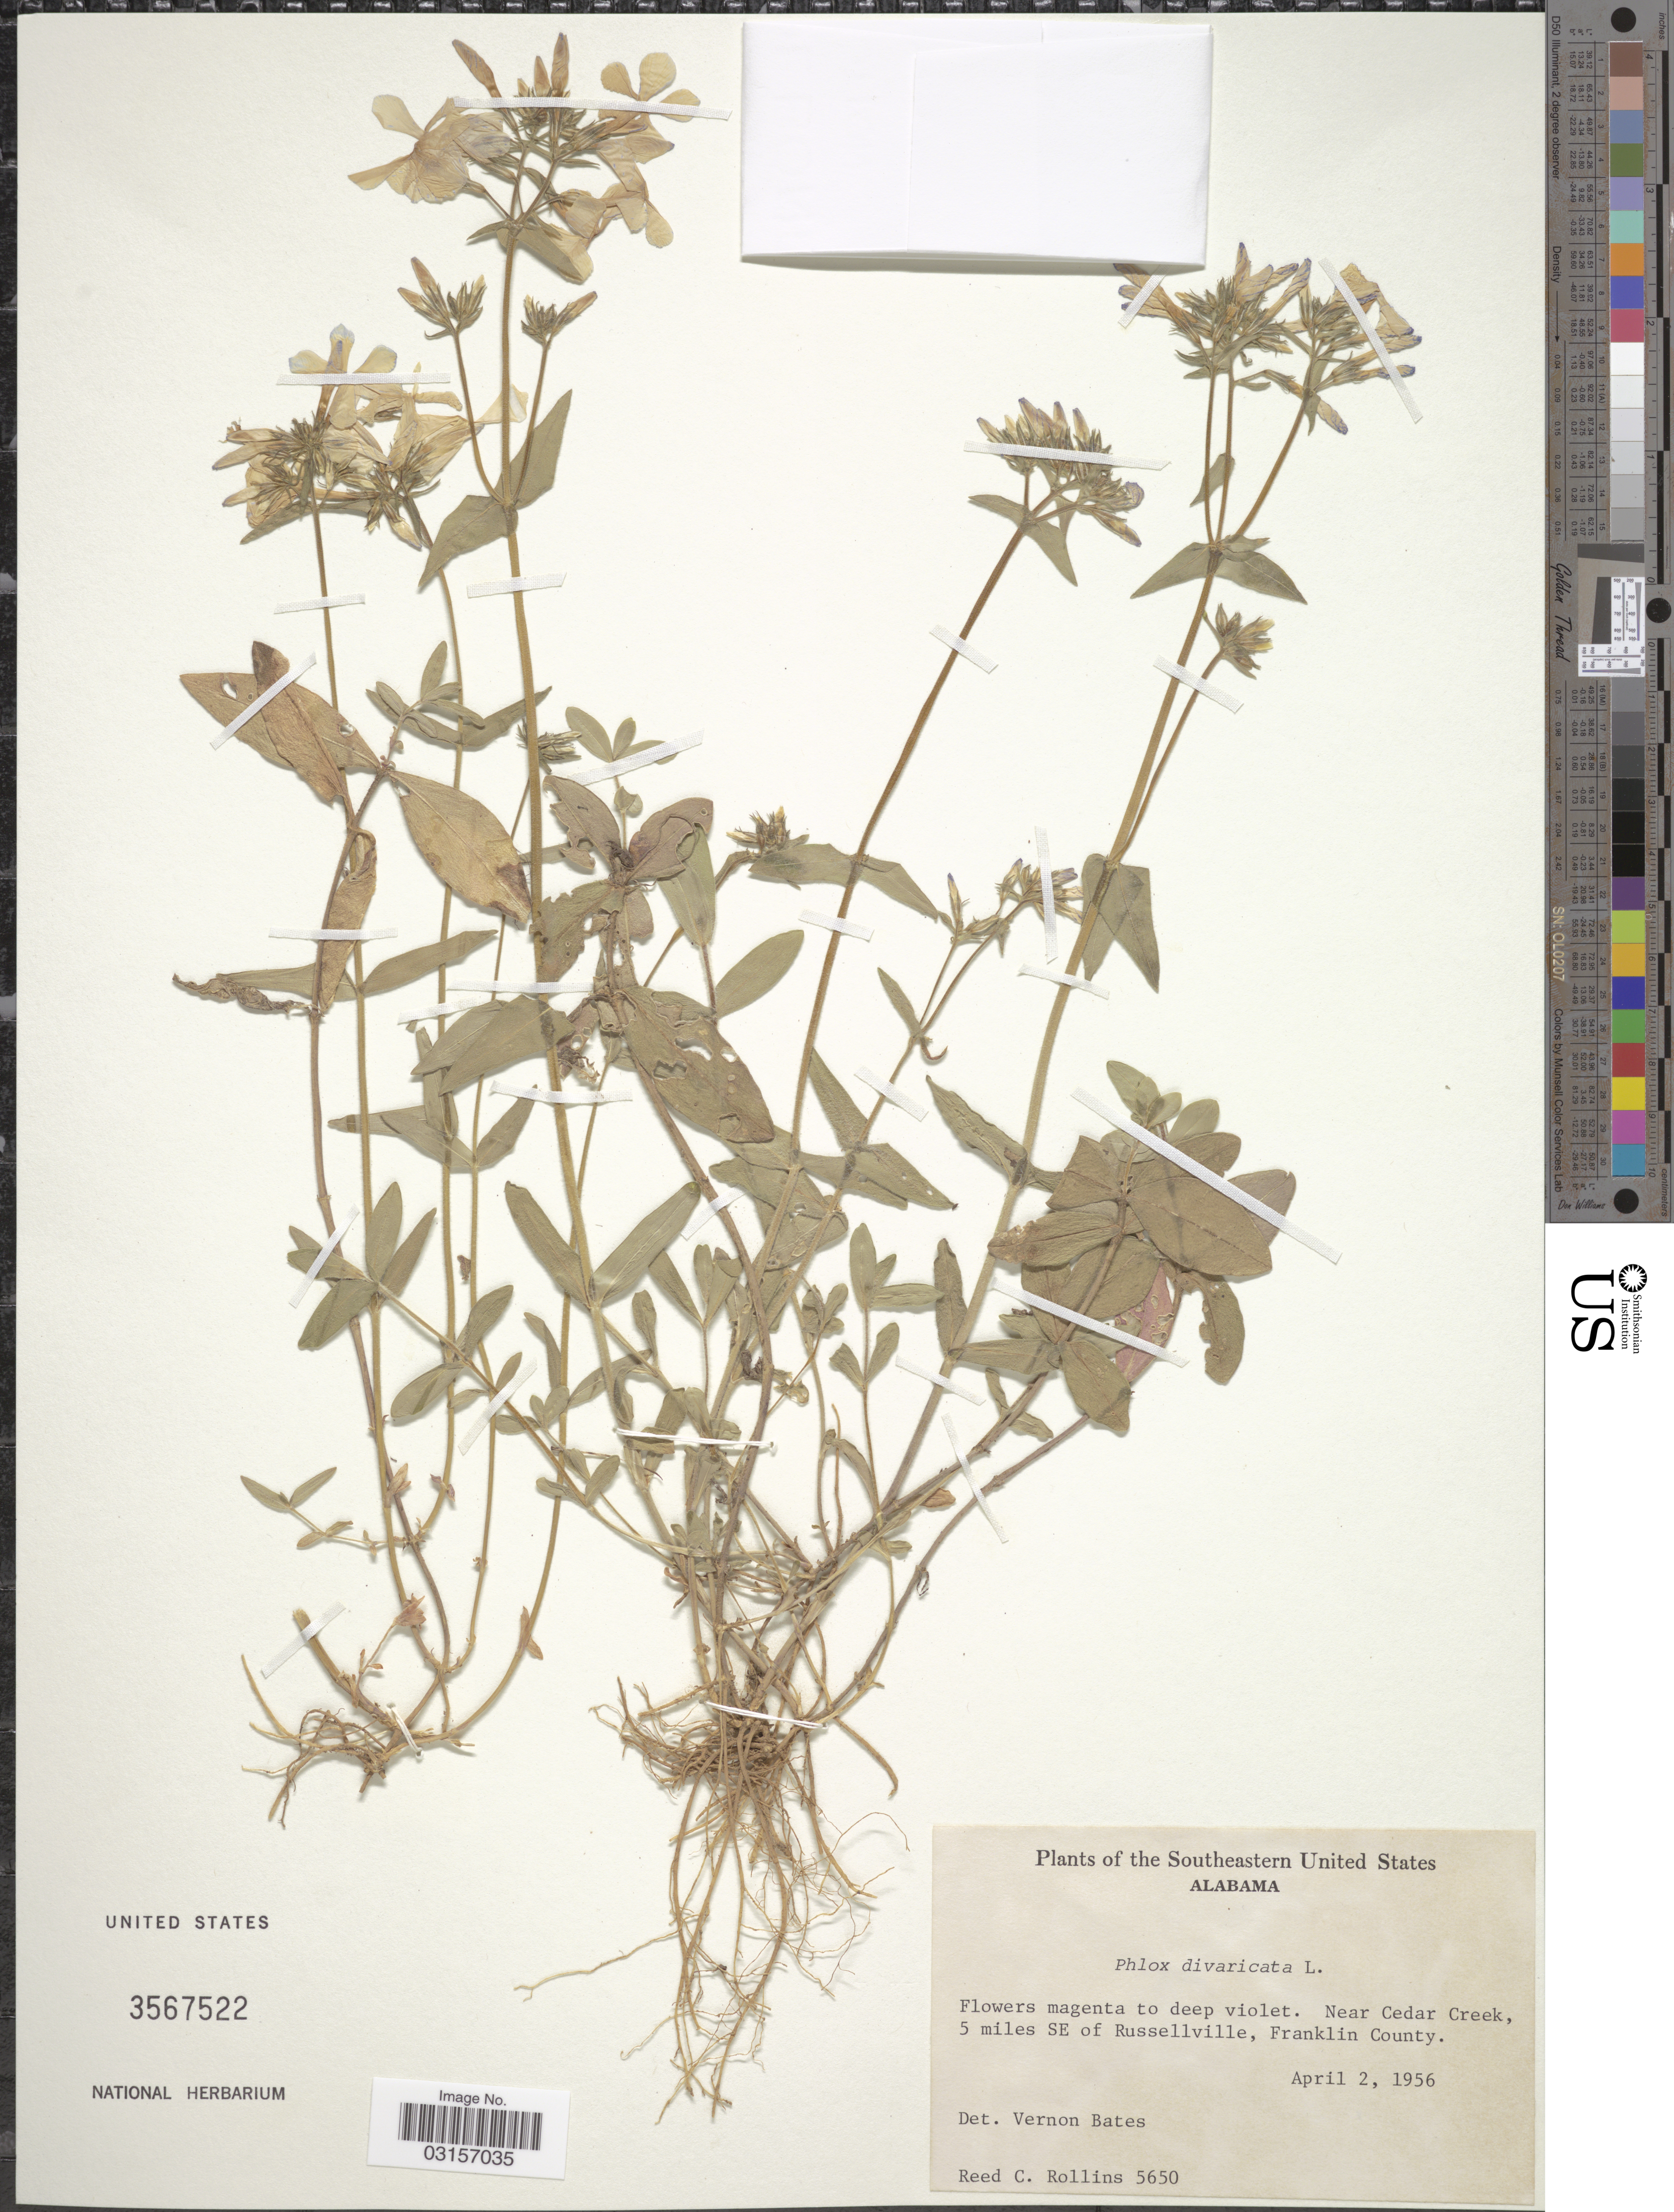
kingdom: Plantae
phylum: Tracheophyta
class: Magnoliopsida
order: Ericales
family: Polemoniaceae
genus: Phlox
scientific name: Phlox divaricata subsp. laphamii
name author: (Alph. Wood) Wherry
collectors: R. C. Rollins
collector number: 5650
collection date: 1956-04-02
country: United States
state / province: Alabama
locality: The Southern United States, Near Cedar Creek, 5 miles SE of Russellville, Franklin County.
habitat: near creek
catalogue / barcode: US 3567522